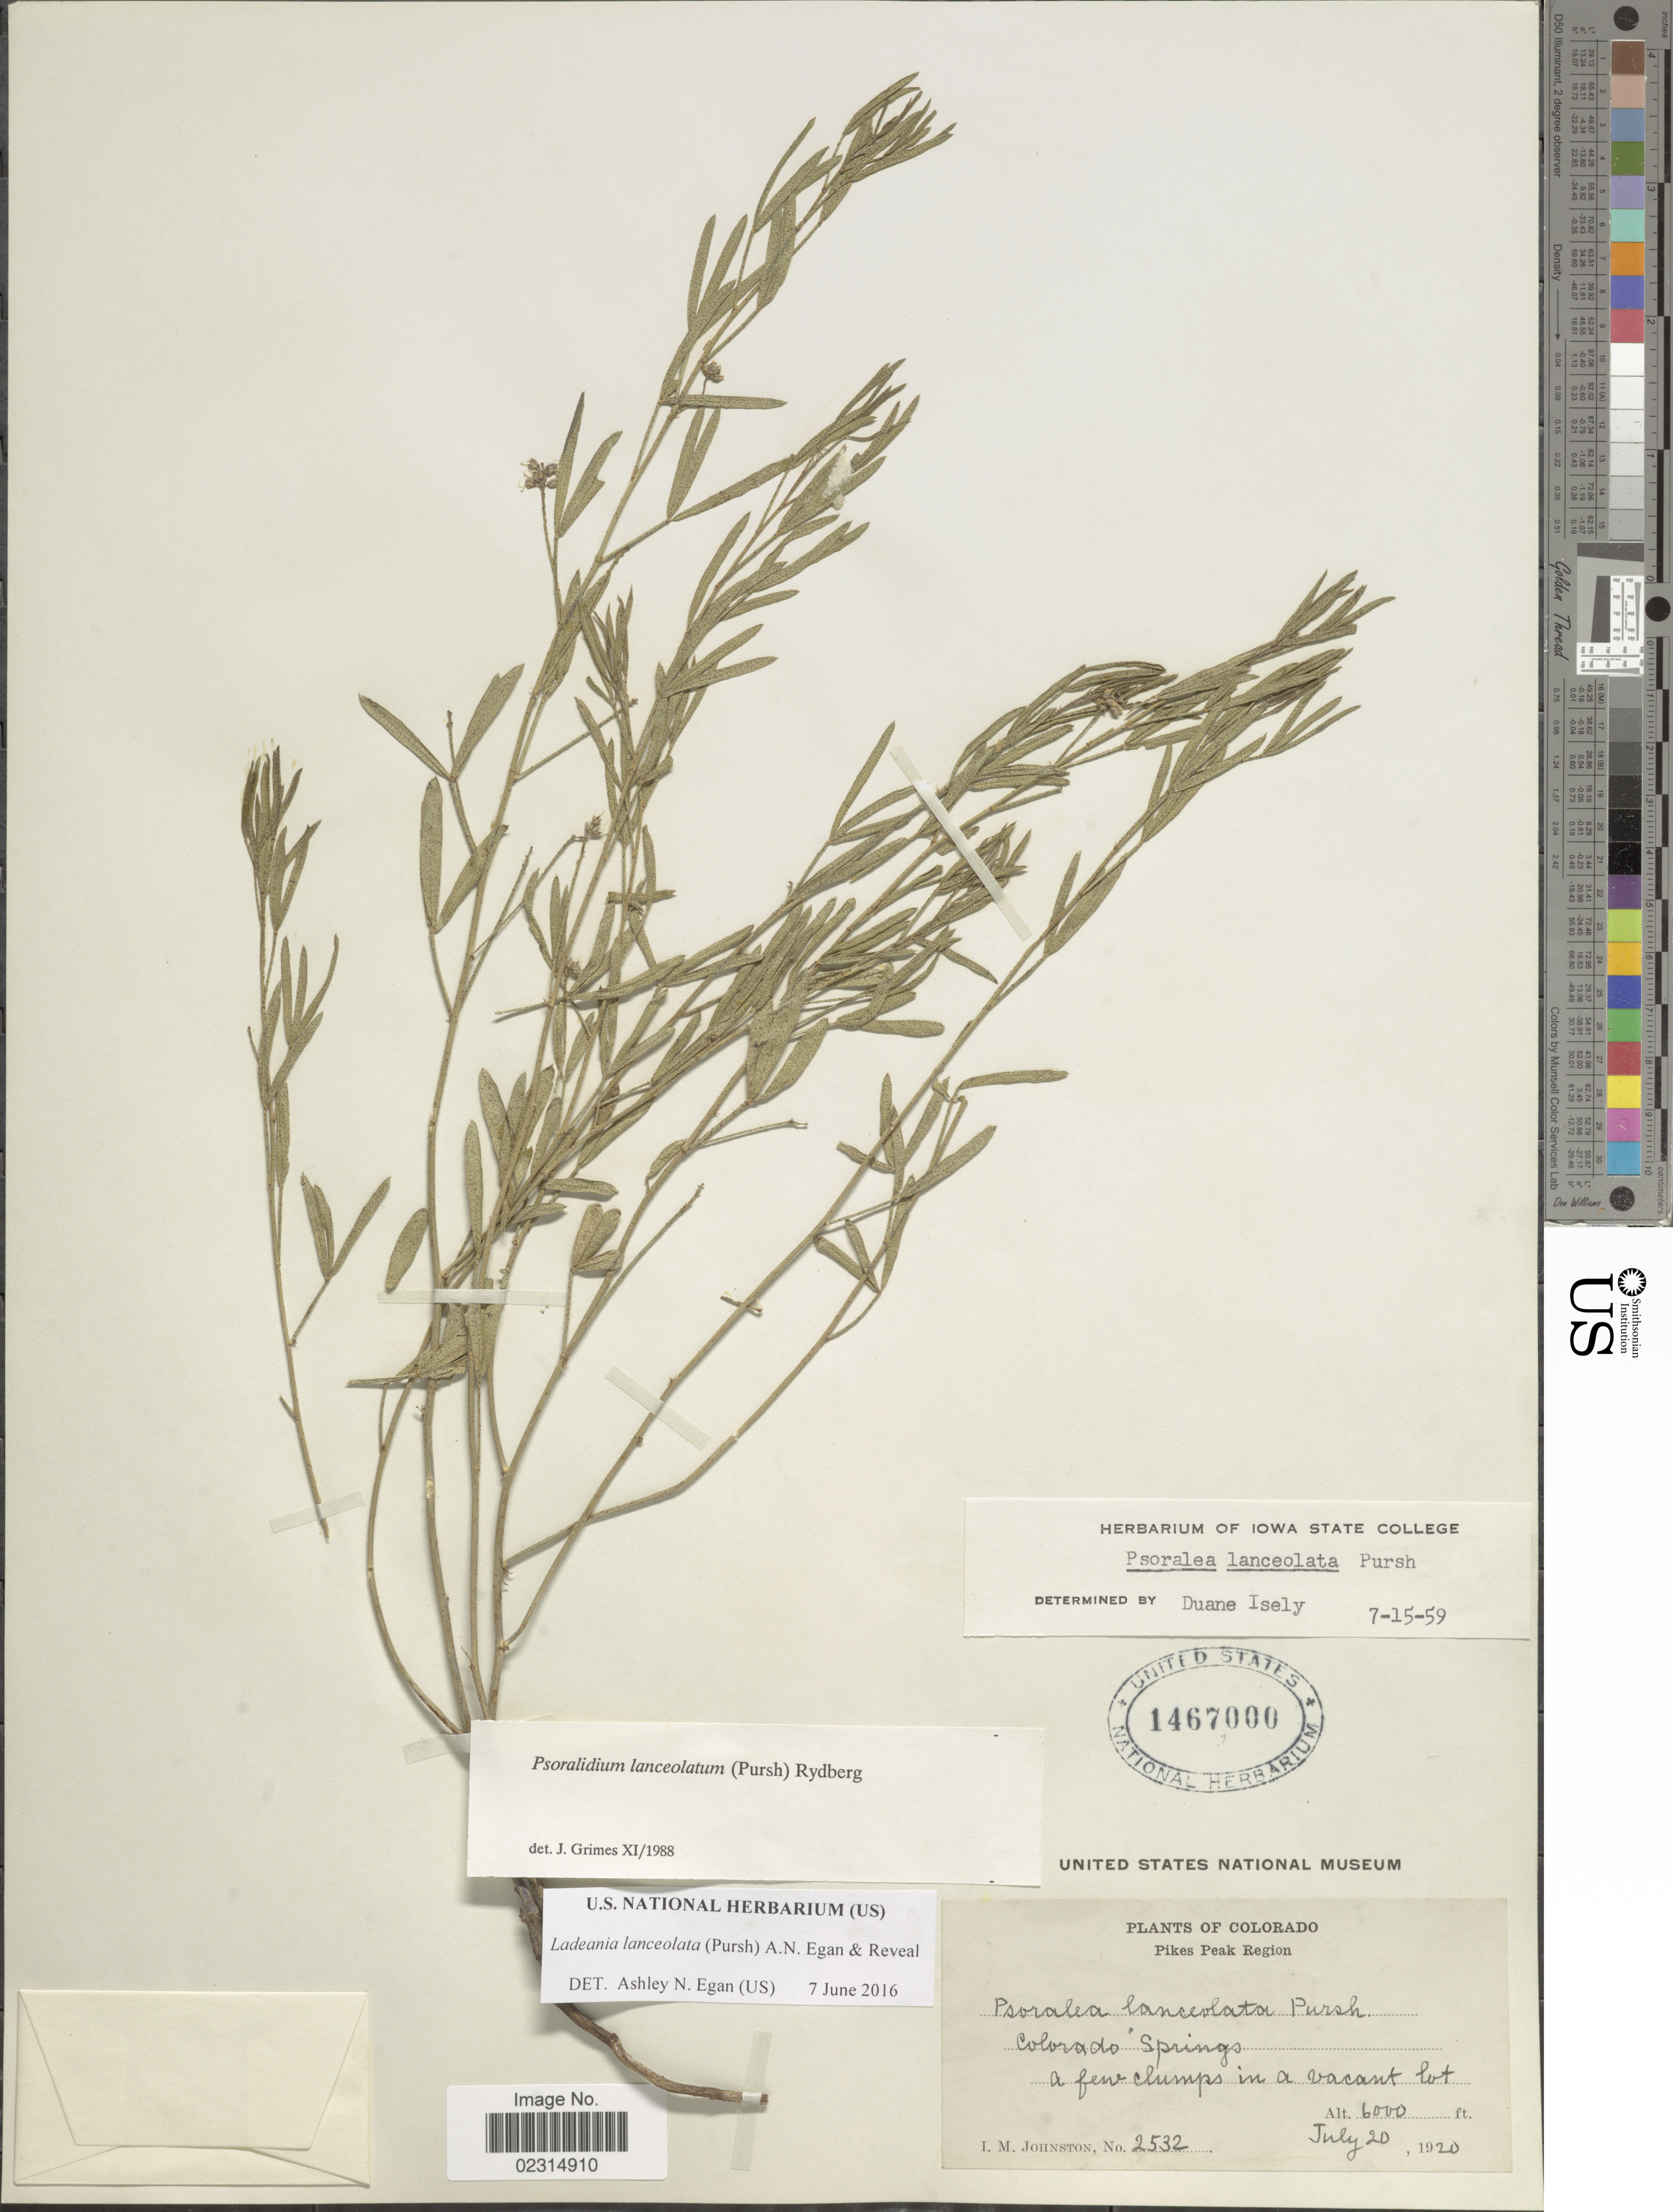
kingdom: Plantae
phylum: Tracheophyta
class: Magnoliopsida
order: Fabales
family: Fabaceae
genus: Ladeania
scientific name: Ladeania lanceolata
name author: (Pursh) A.N. Egan & Reveal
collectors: I.M. Johnston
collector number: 2532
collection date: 1920-07-20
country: United States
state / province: Colorado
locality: Pikes Peak Region, Colorado Springs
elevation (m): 1829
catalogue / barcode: US 1467000